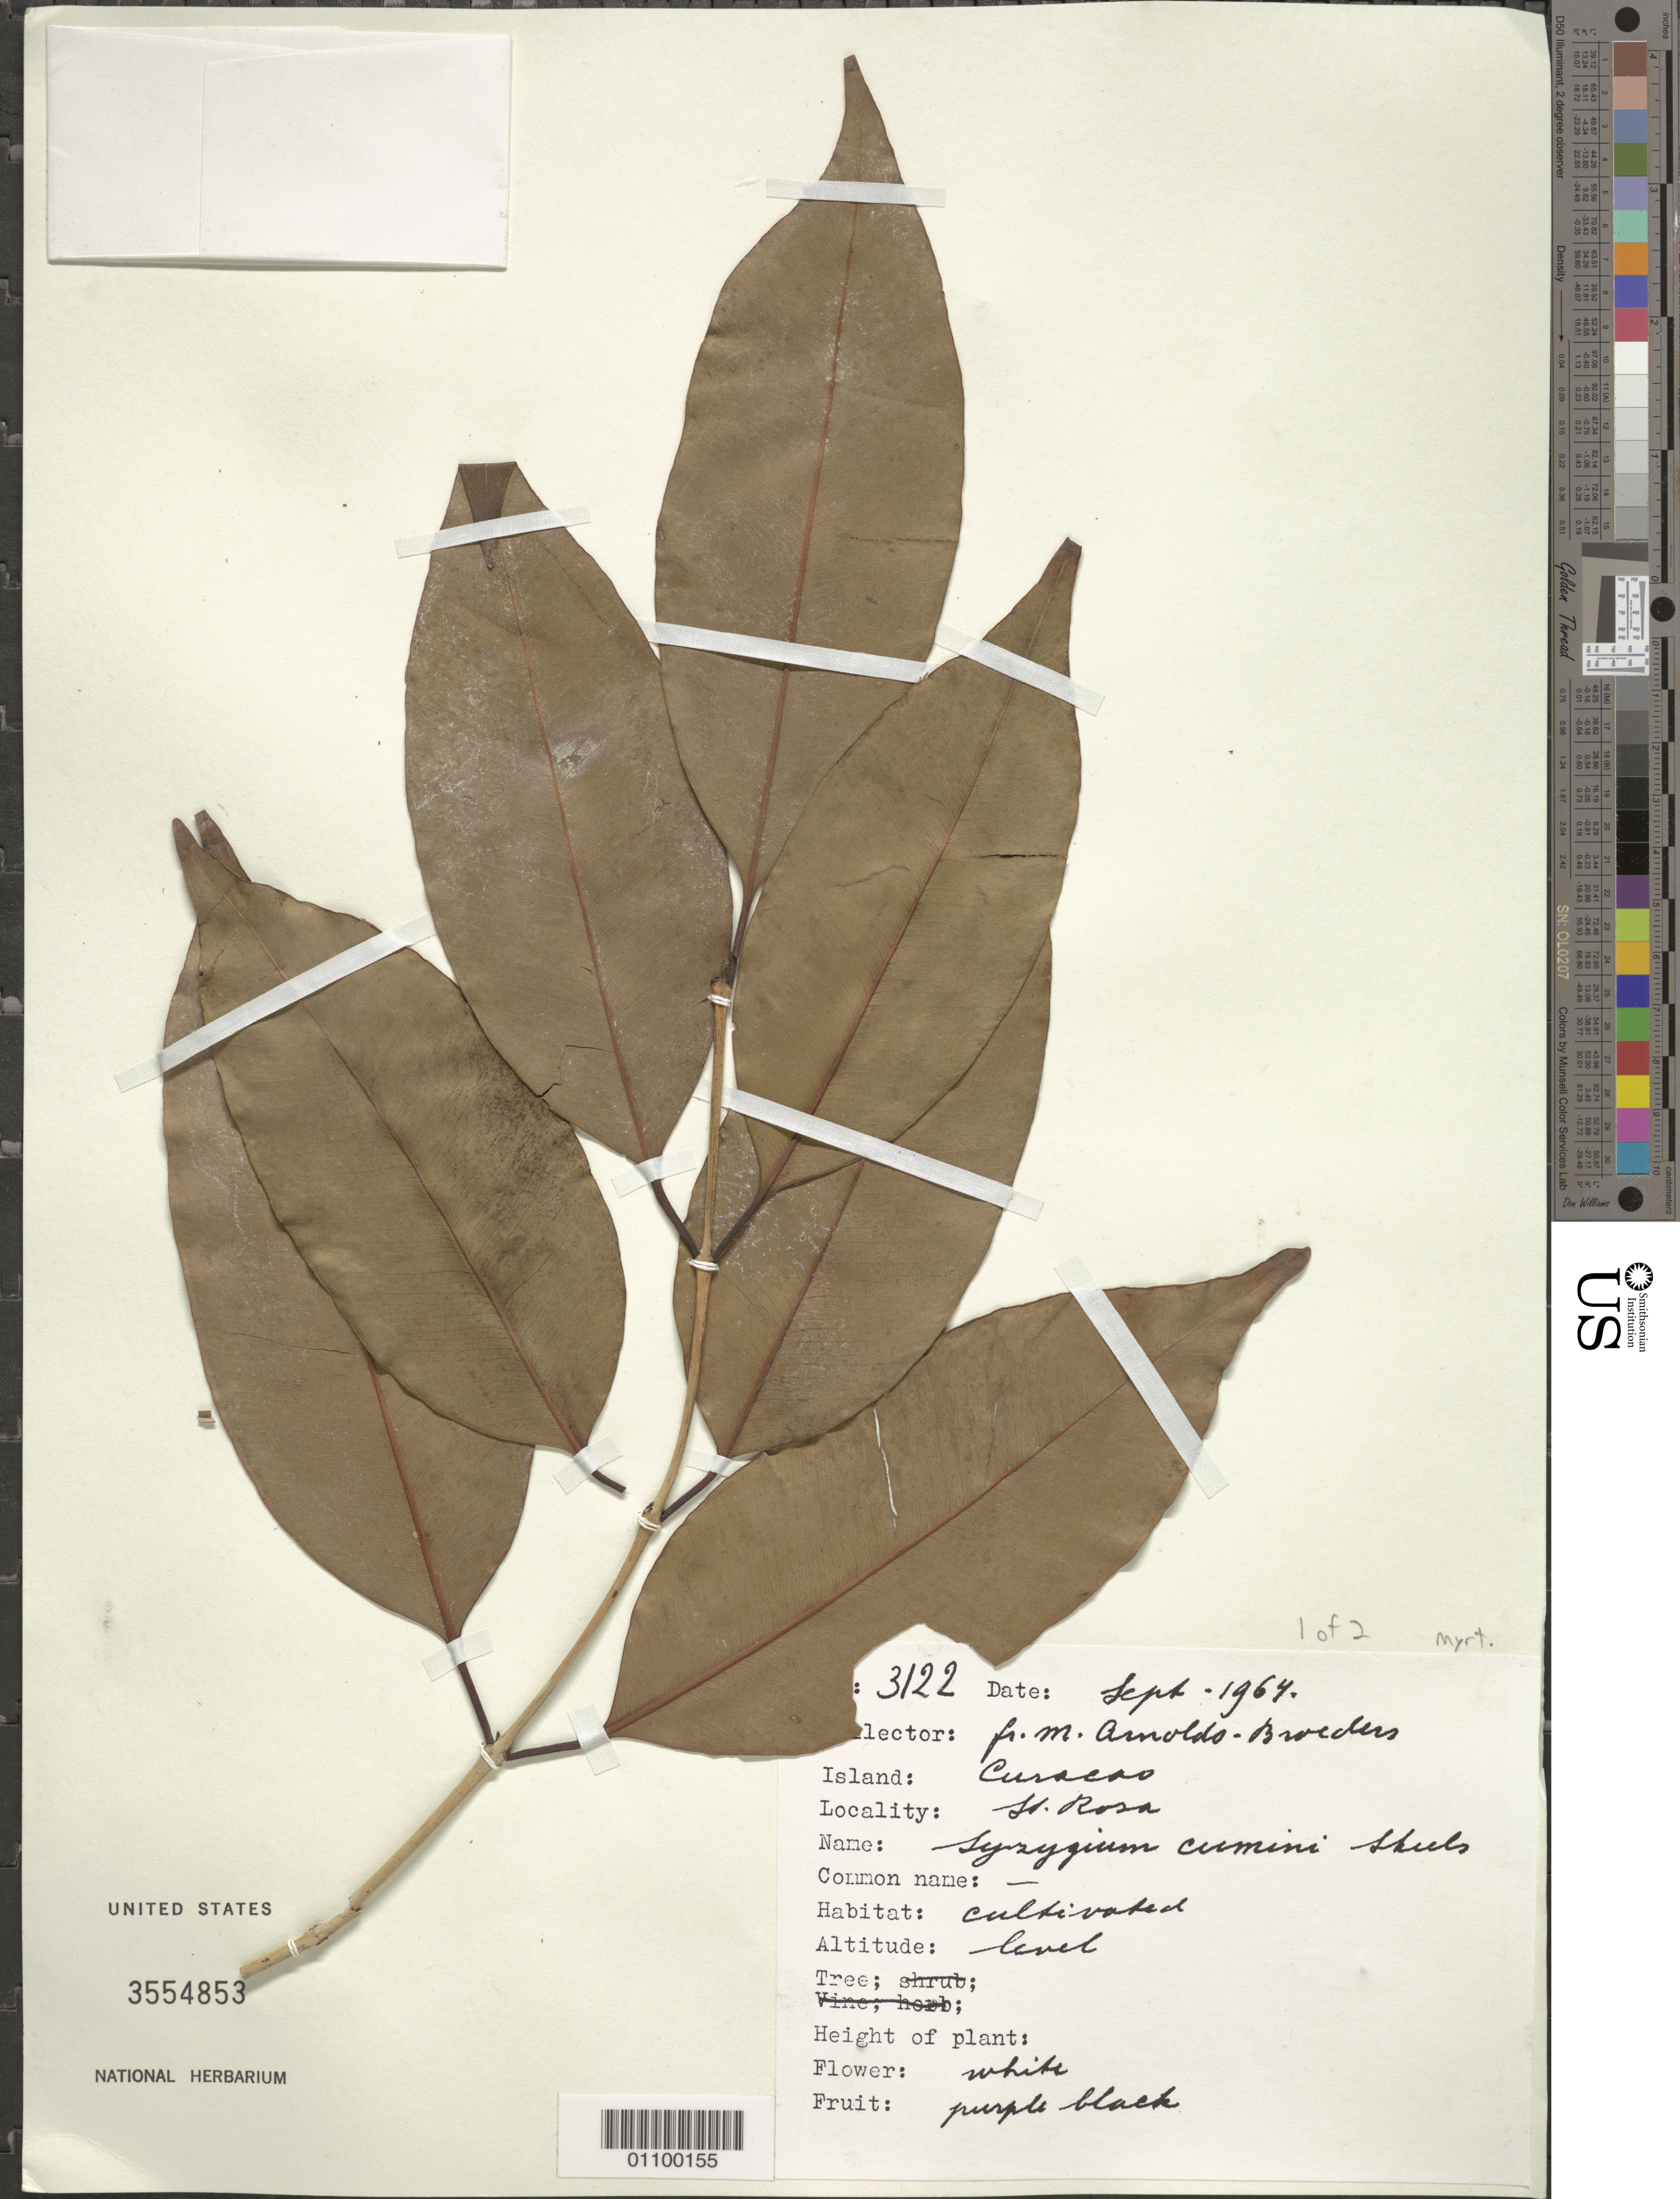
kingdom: Plantae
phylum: Tracheophyta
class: Magnoliopsida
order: Myrtales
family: Myrtaceae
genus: Syzygium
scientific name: Syzygium cumini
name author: (L.) Skeels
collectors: N. Arnoldo-Broeders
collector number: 3122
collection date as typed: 01 Sep 1964 to 30 Sep 1964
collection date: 1964-09-01/1964-09-30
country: Curaçao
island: Curaçao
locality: St. Rosa, level altitude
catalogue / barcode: US 3554853